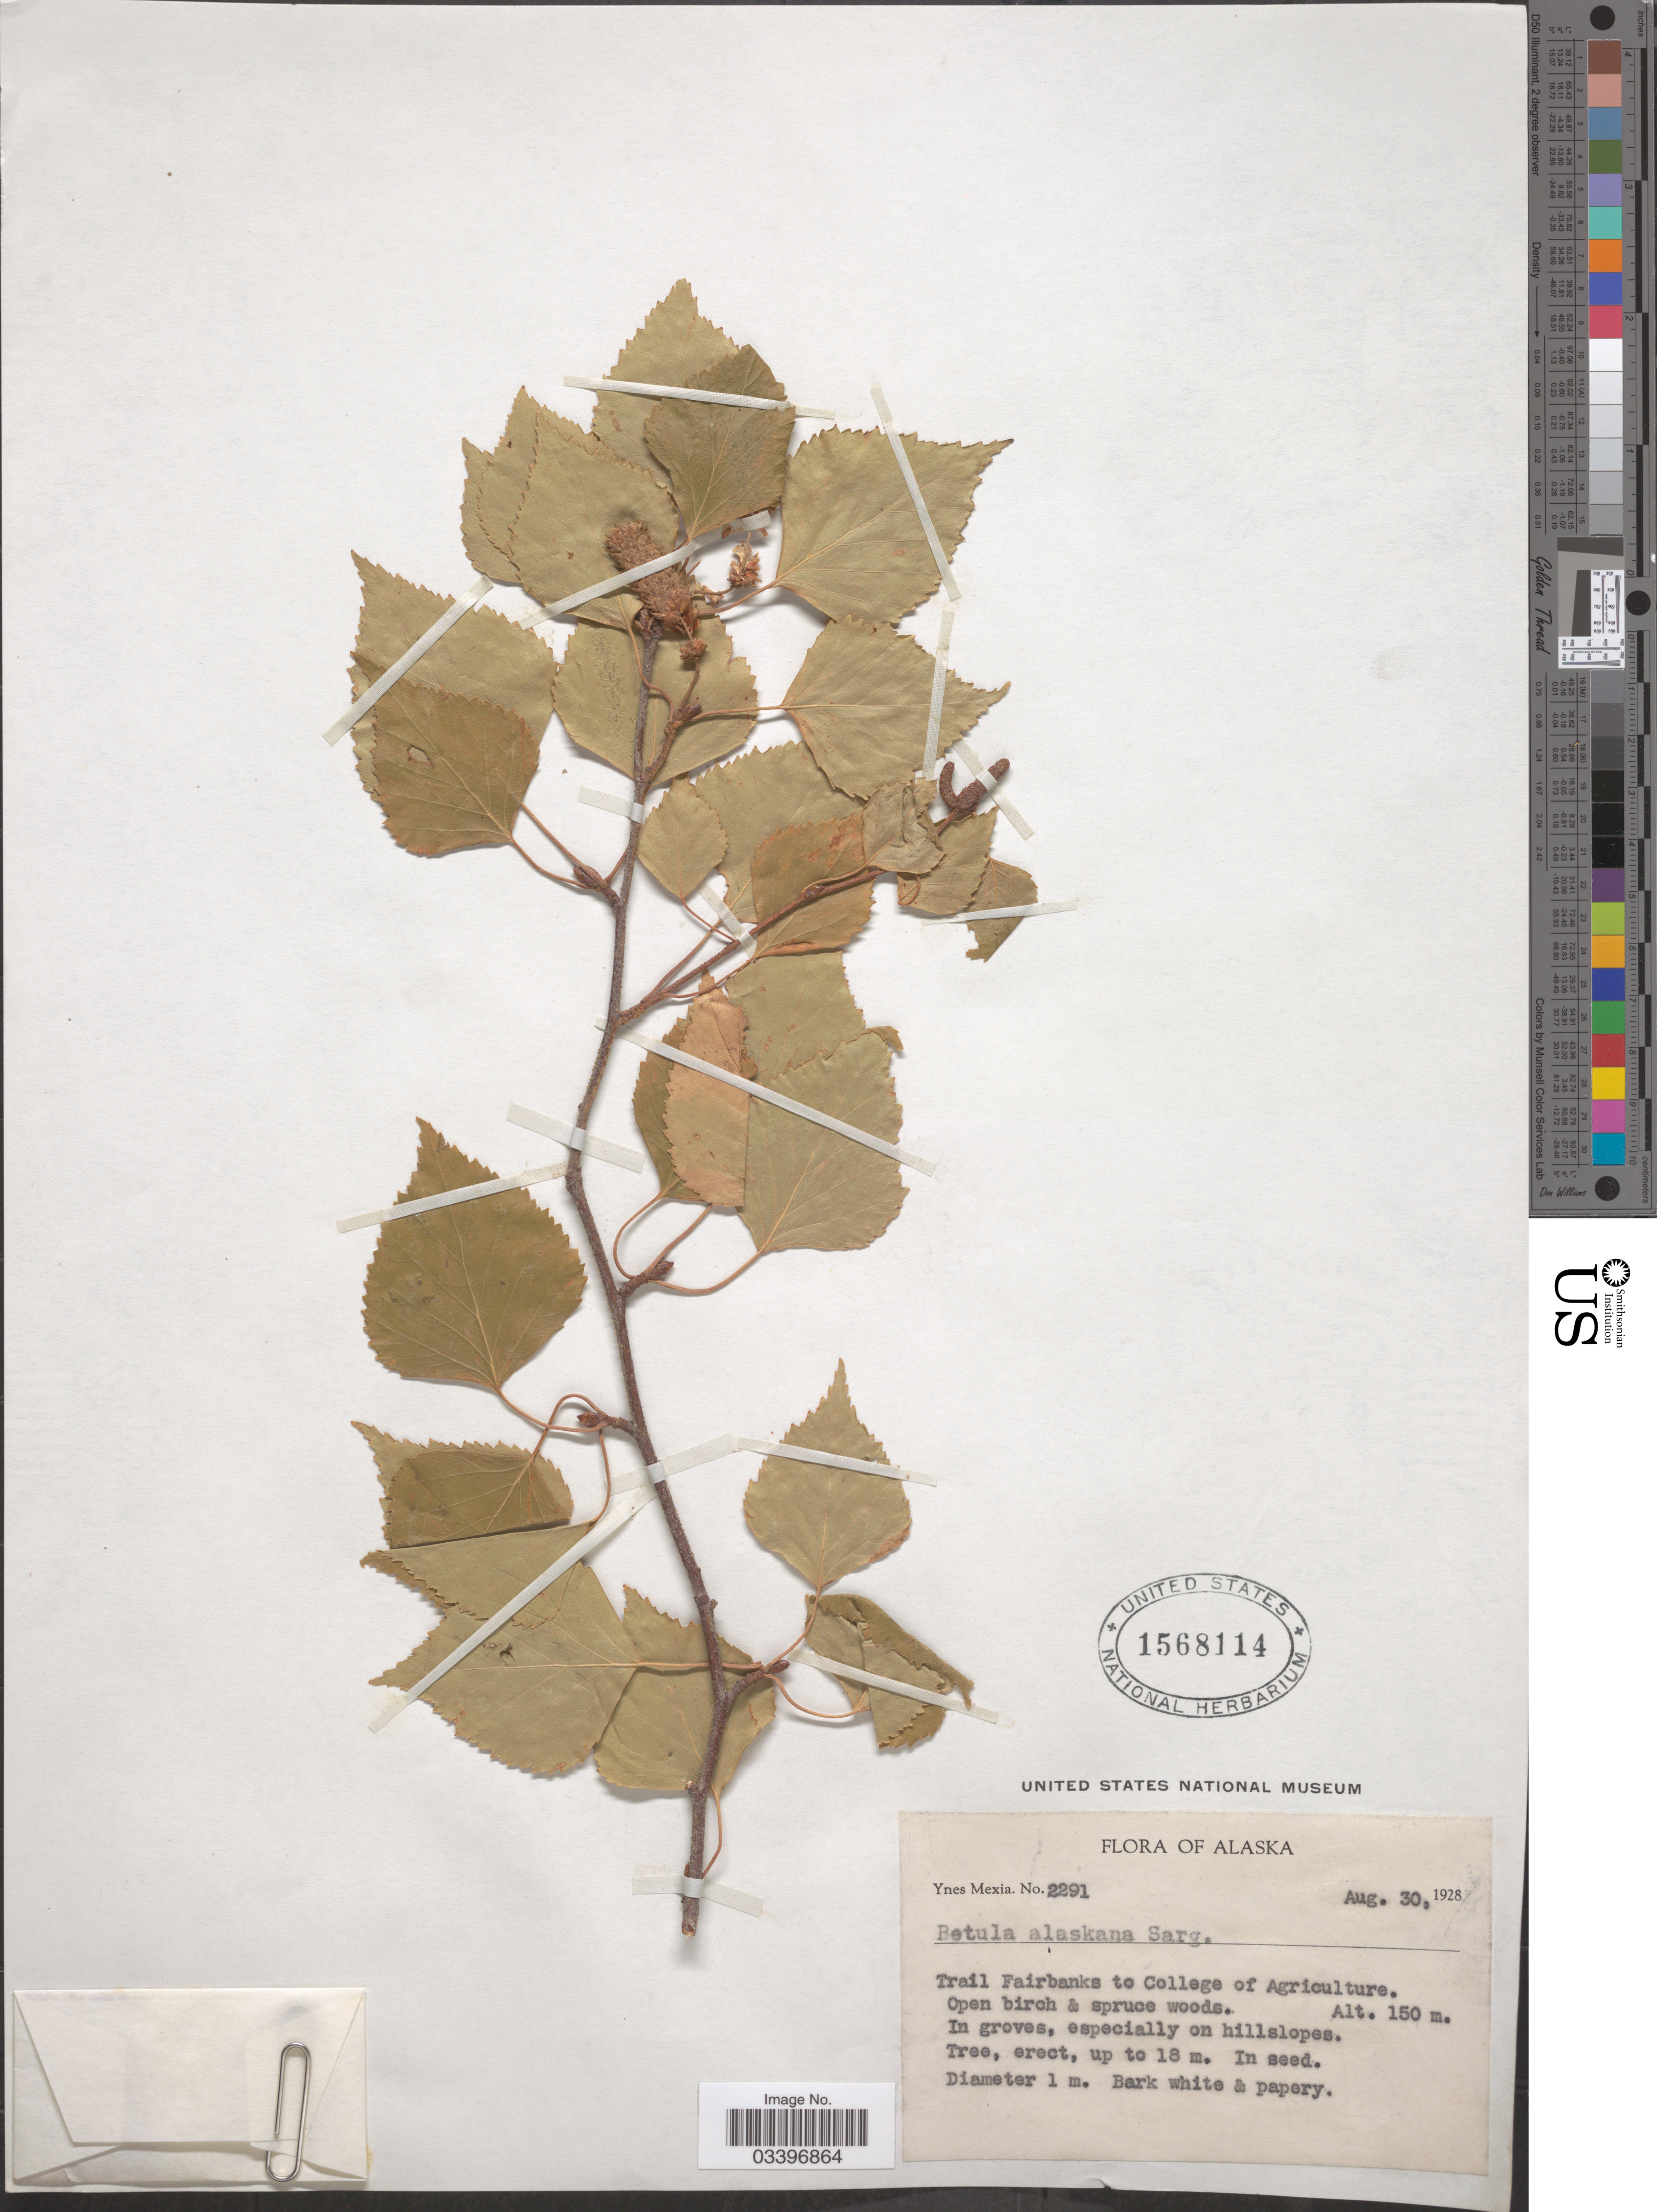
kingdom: Plantae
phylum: Tracheophyta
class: Magnoliopsida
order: Fagales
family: Betulaceae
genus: Betula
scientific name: Betula resinifera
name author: Britton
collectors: Y. Mexia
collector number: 2291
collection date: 1928-08-30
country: United States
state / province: Alaska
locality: Trail Fairbanks to College of Agriculture.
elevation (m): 150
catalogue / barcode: US 1568114